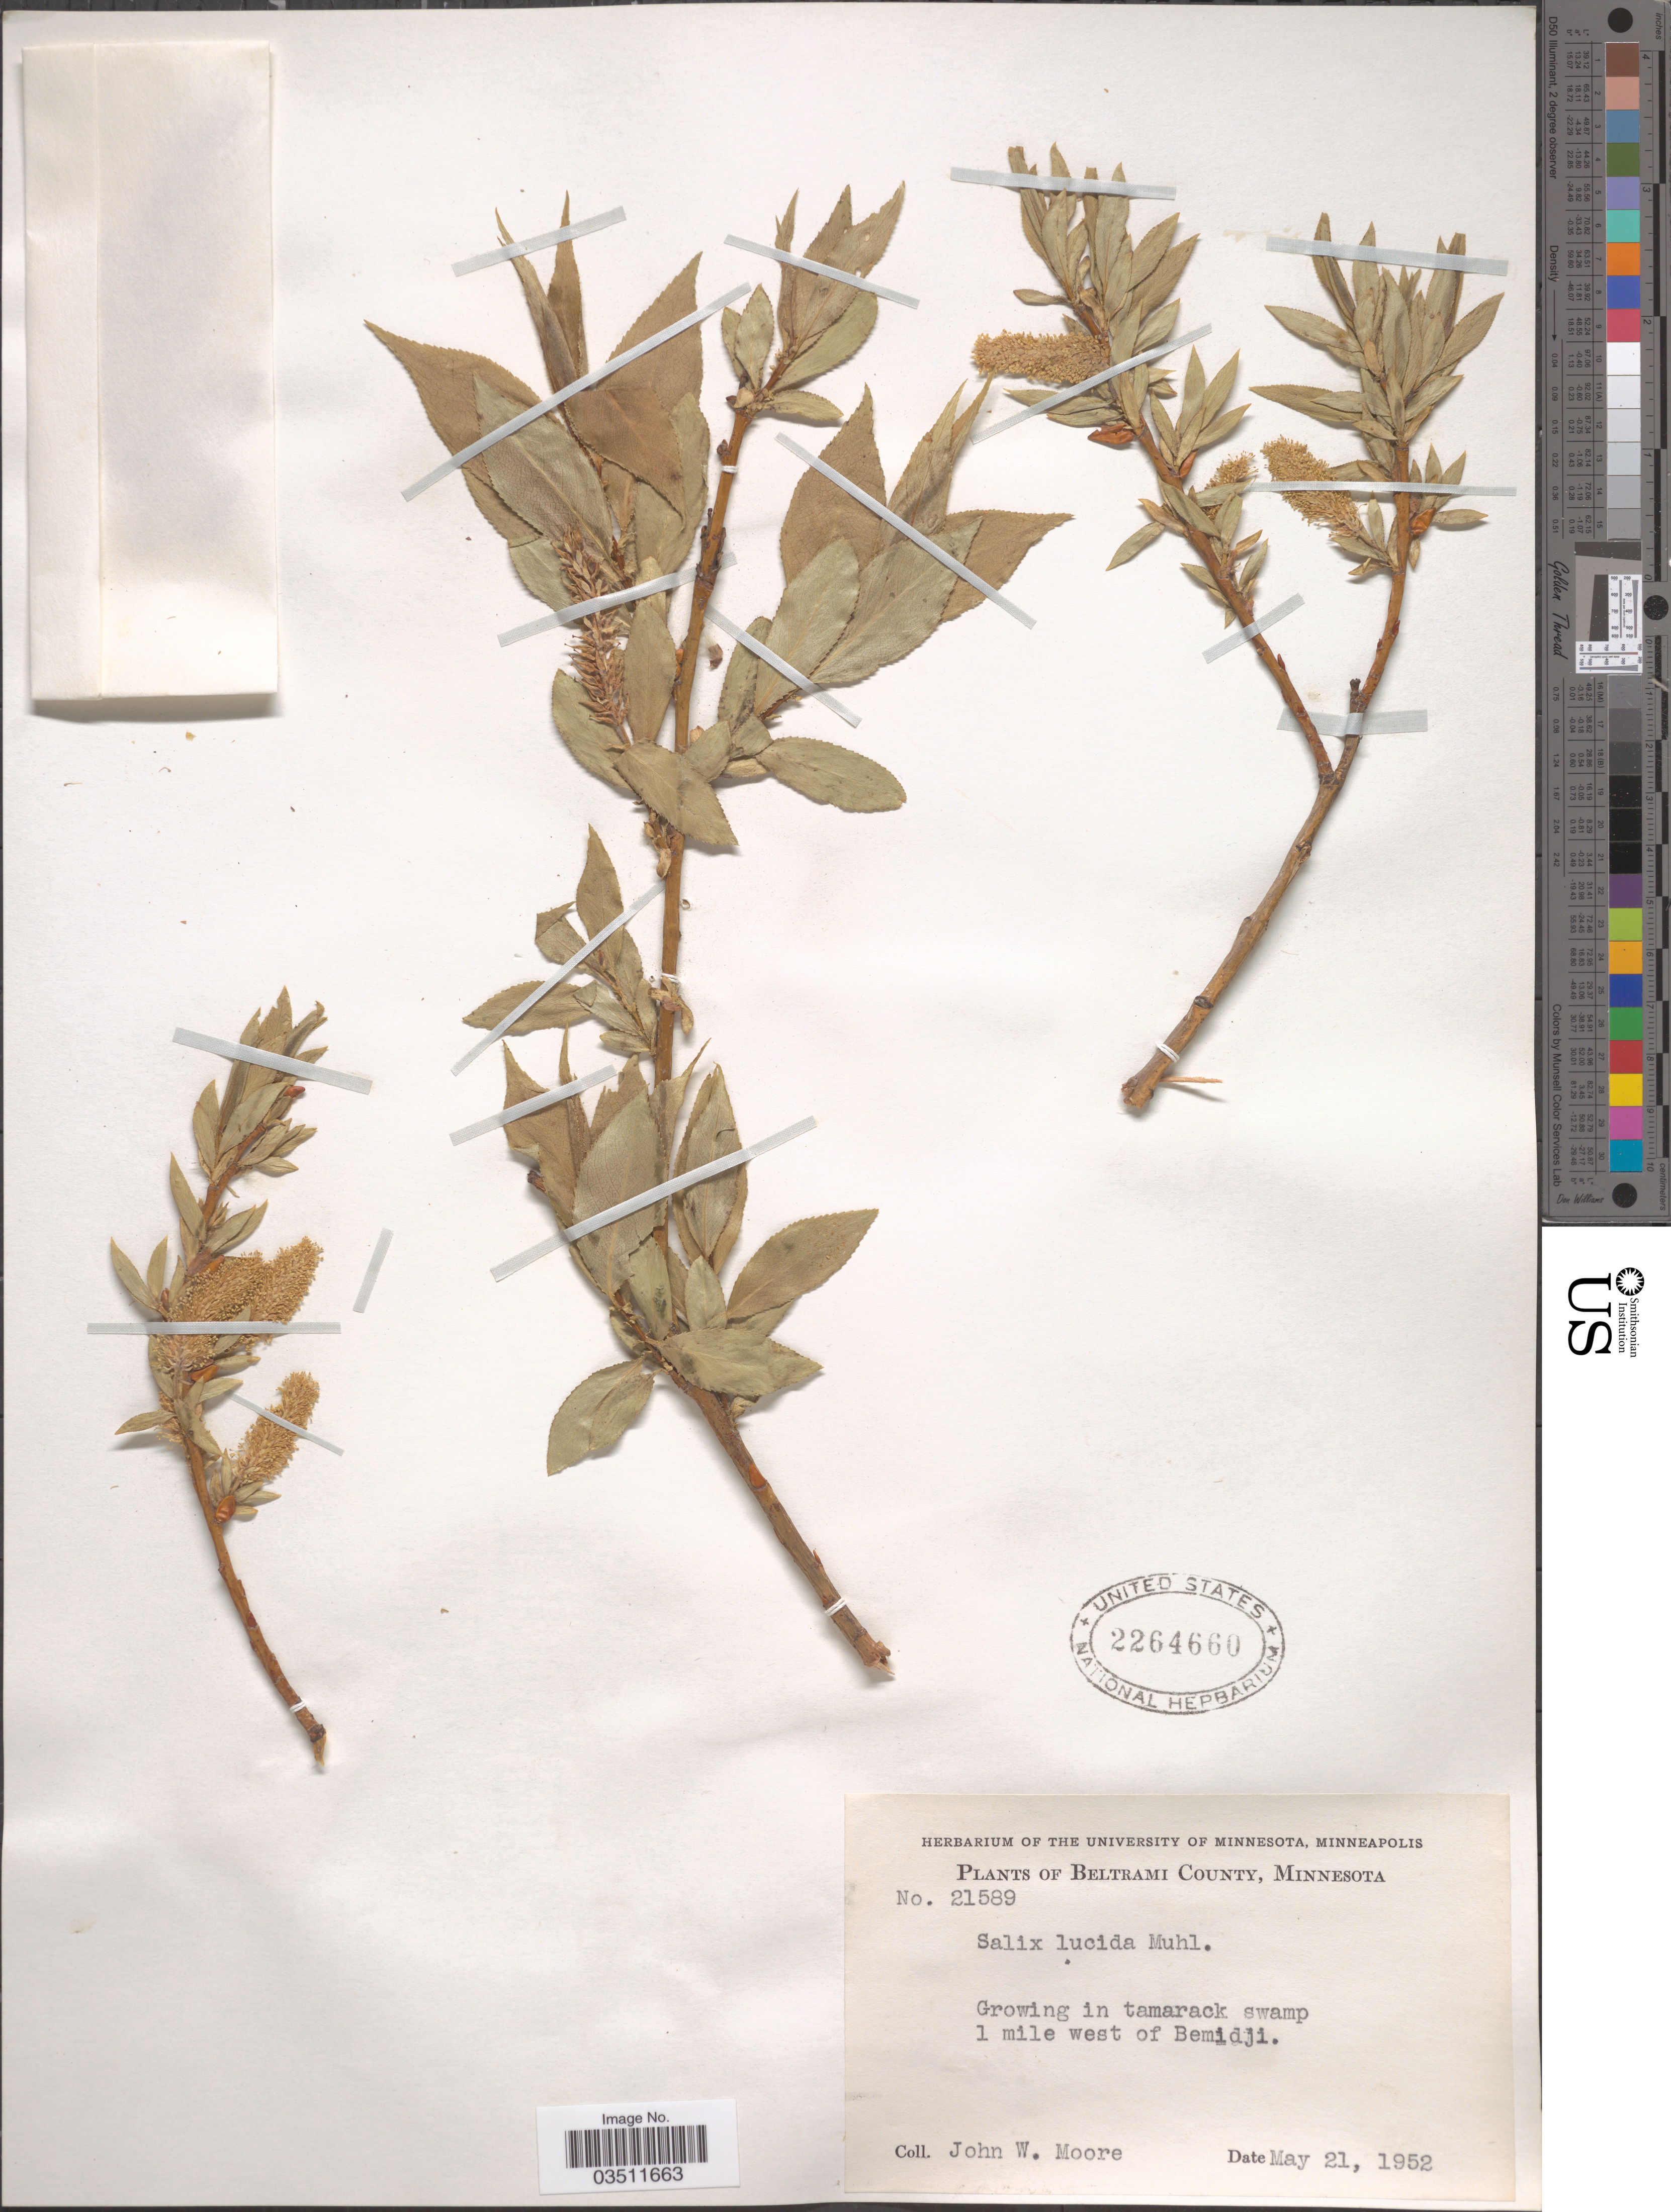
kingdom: Plantae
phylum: Tracheophyta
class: Magnoliopsida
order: Malpighiales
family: Salicaceae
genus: Salix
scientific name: Salix lucida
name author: Muhl.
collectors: J. Moore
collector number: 21589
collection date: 1952-05-21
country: United States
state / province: Minnesota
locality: Beltrami County. Tamarack swamp 1 mile west of Bemidji.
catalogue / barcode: US 2264660